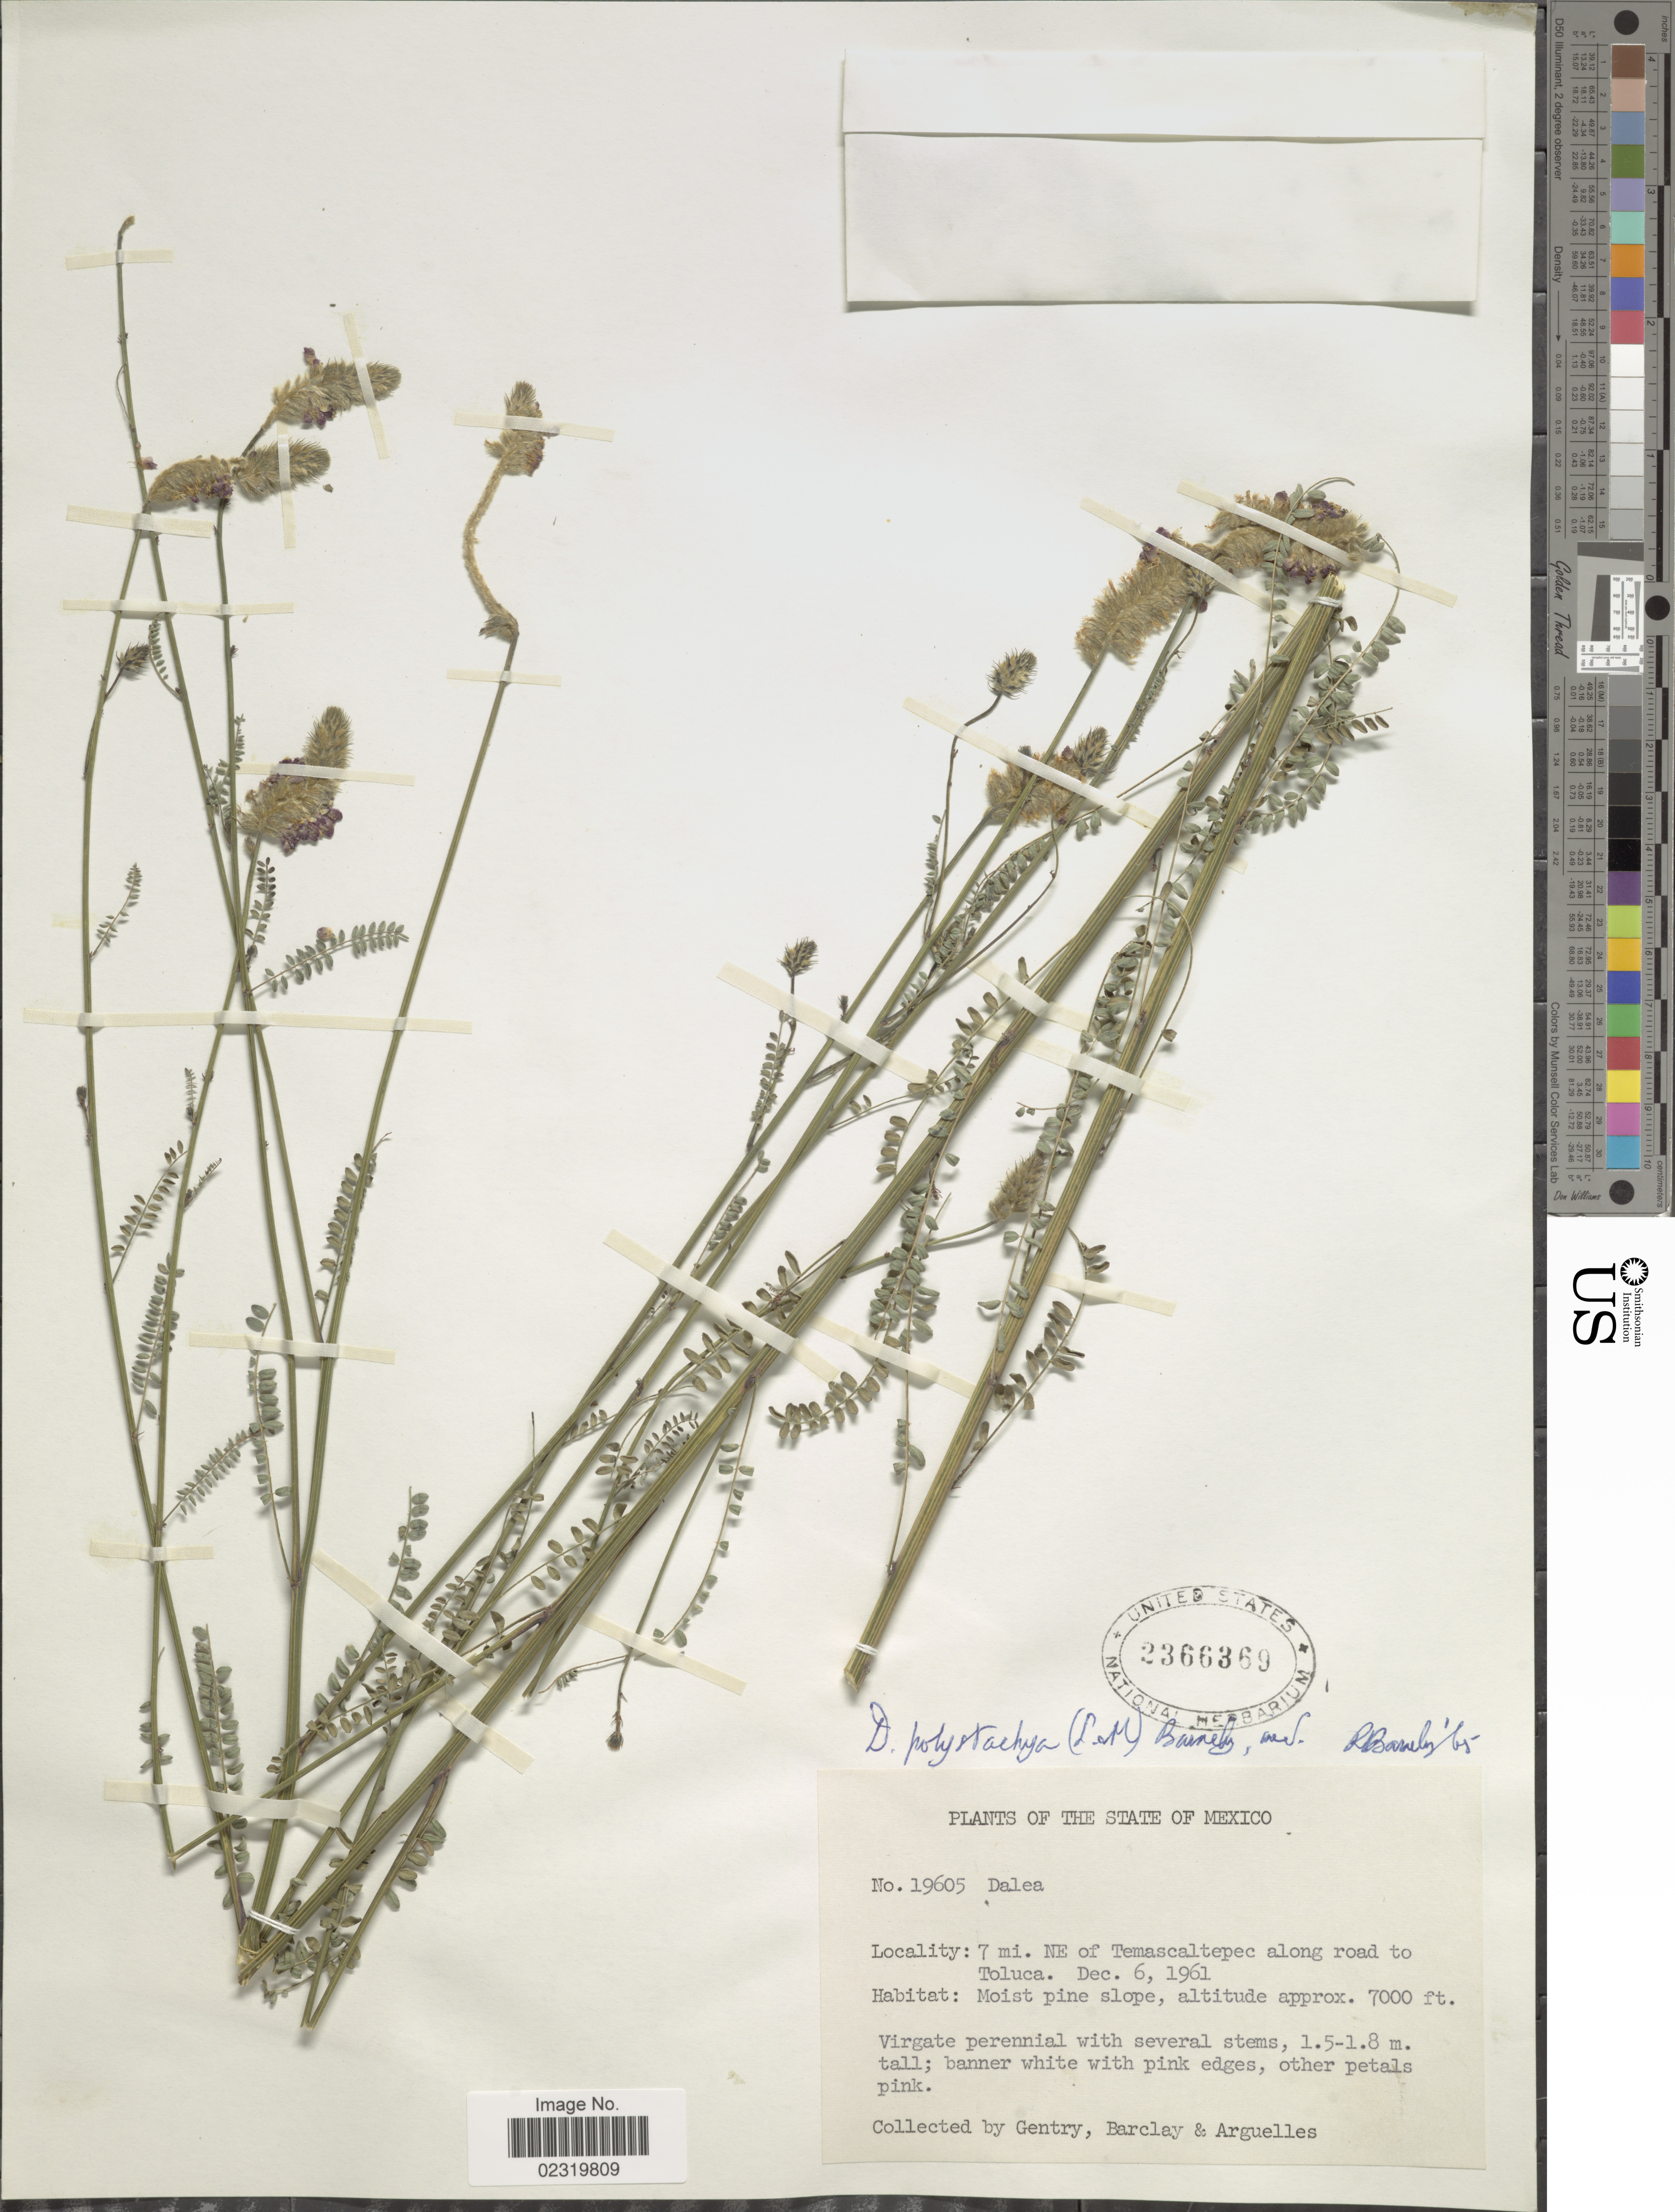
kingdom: Plantae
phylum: Tracheophyta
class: Magnoliopsida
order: Fabales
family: Fabaceae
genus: Dalea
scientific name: Dalea polystachya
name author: (Sessé & Moc.) Barneby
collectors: Gentry, --, -- Barclay & Arguelles, --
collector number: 19605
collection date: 1961-12-06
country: Mexico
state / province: México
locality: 7 mi. NE of Temascaltepec along road to Toluca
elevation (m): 2134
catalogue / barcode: US 2366369